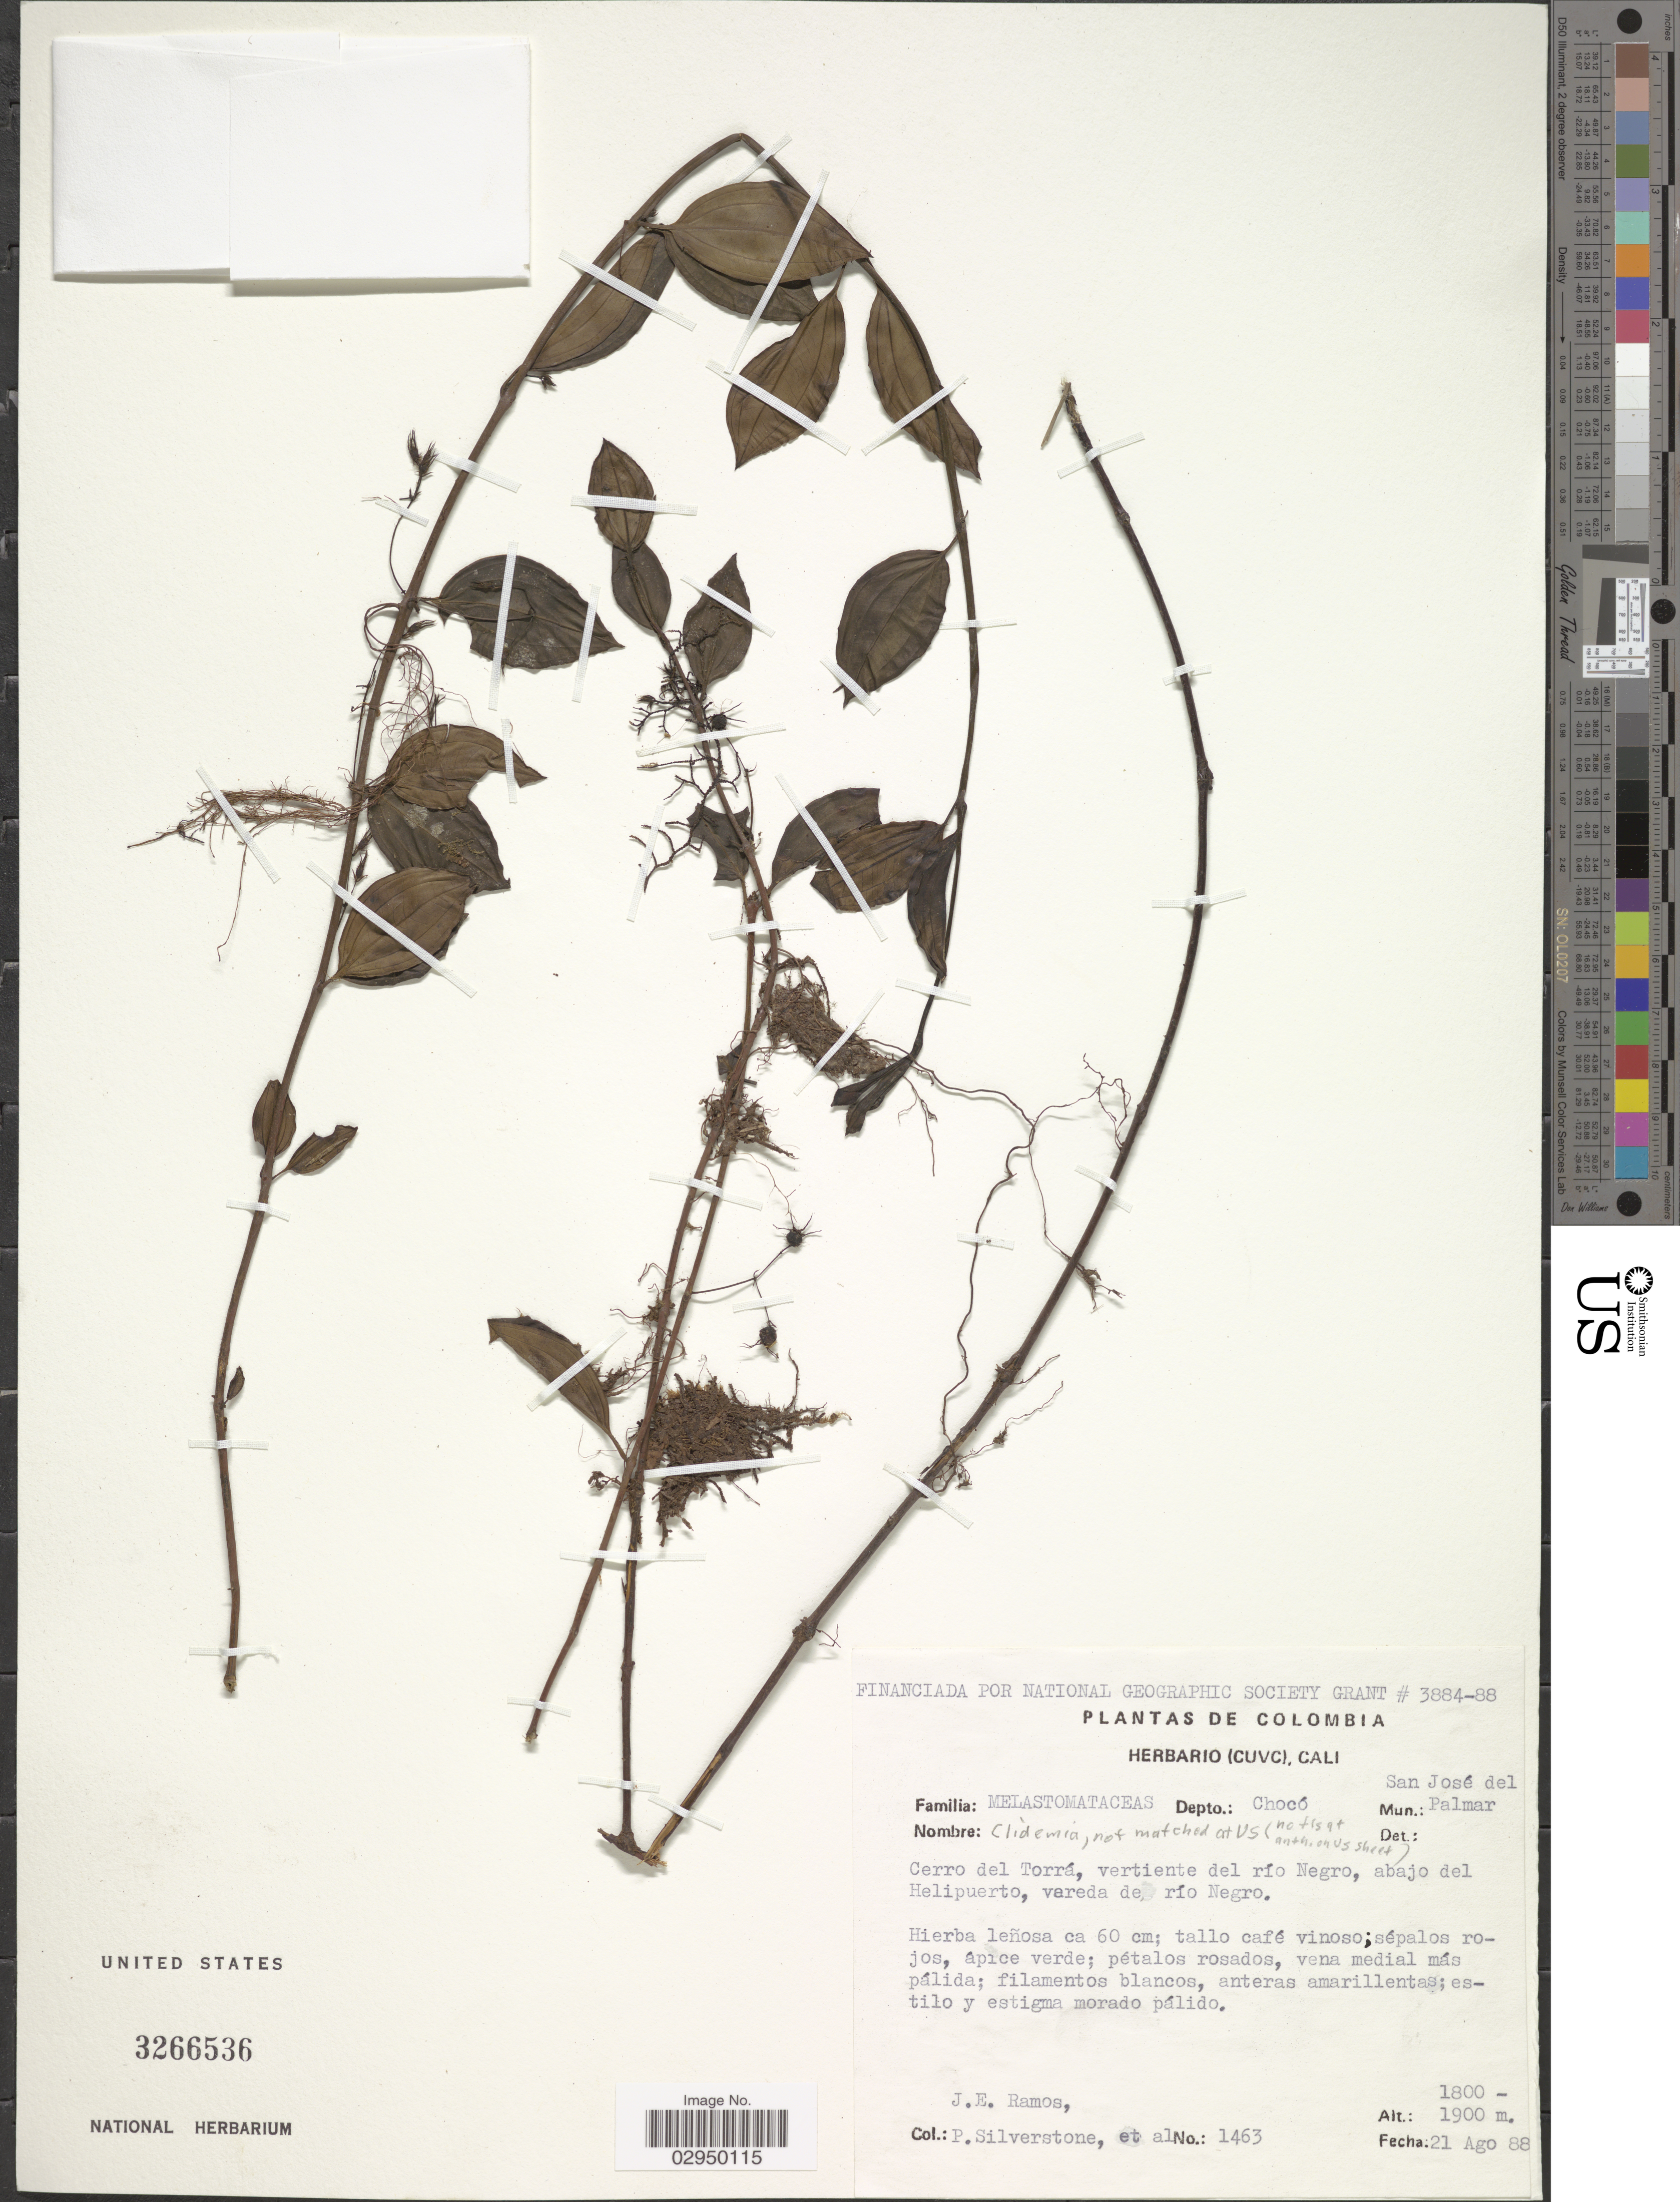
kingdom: Plantae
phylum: Tracheophyta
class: Magnoliopsida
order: Myrtales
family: Melastomataceae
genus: Clidemia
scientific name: Clidemia sp.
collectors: J. E. Ramos, P. Silverstone & et al.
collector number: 1463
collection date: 1988-08-21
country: Colombia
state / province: Chocó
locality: Depto.: Chocó. Mun.: San José del Palmar. Cerro del Torrá, vertiente del río Negro, abajo del Helipuerto, vereda de río Negro.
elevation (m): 1800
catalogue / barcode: US 3266536